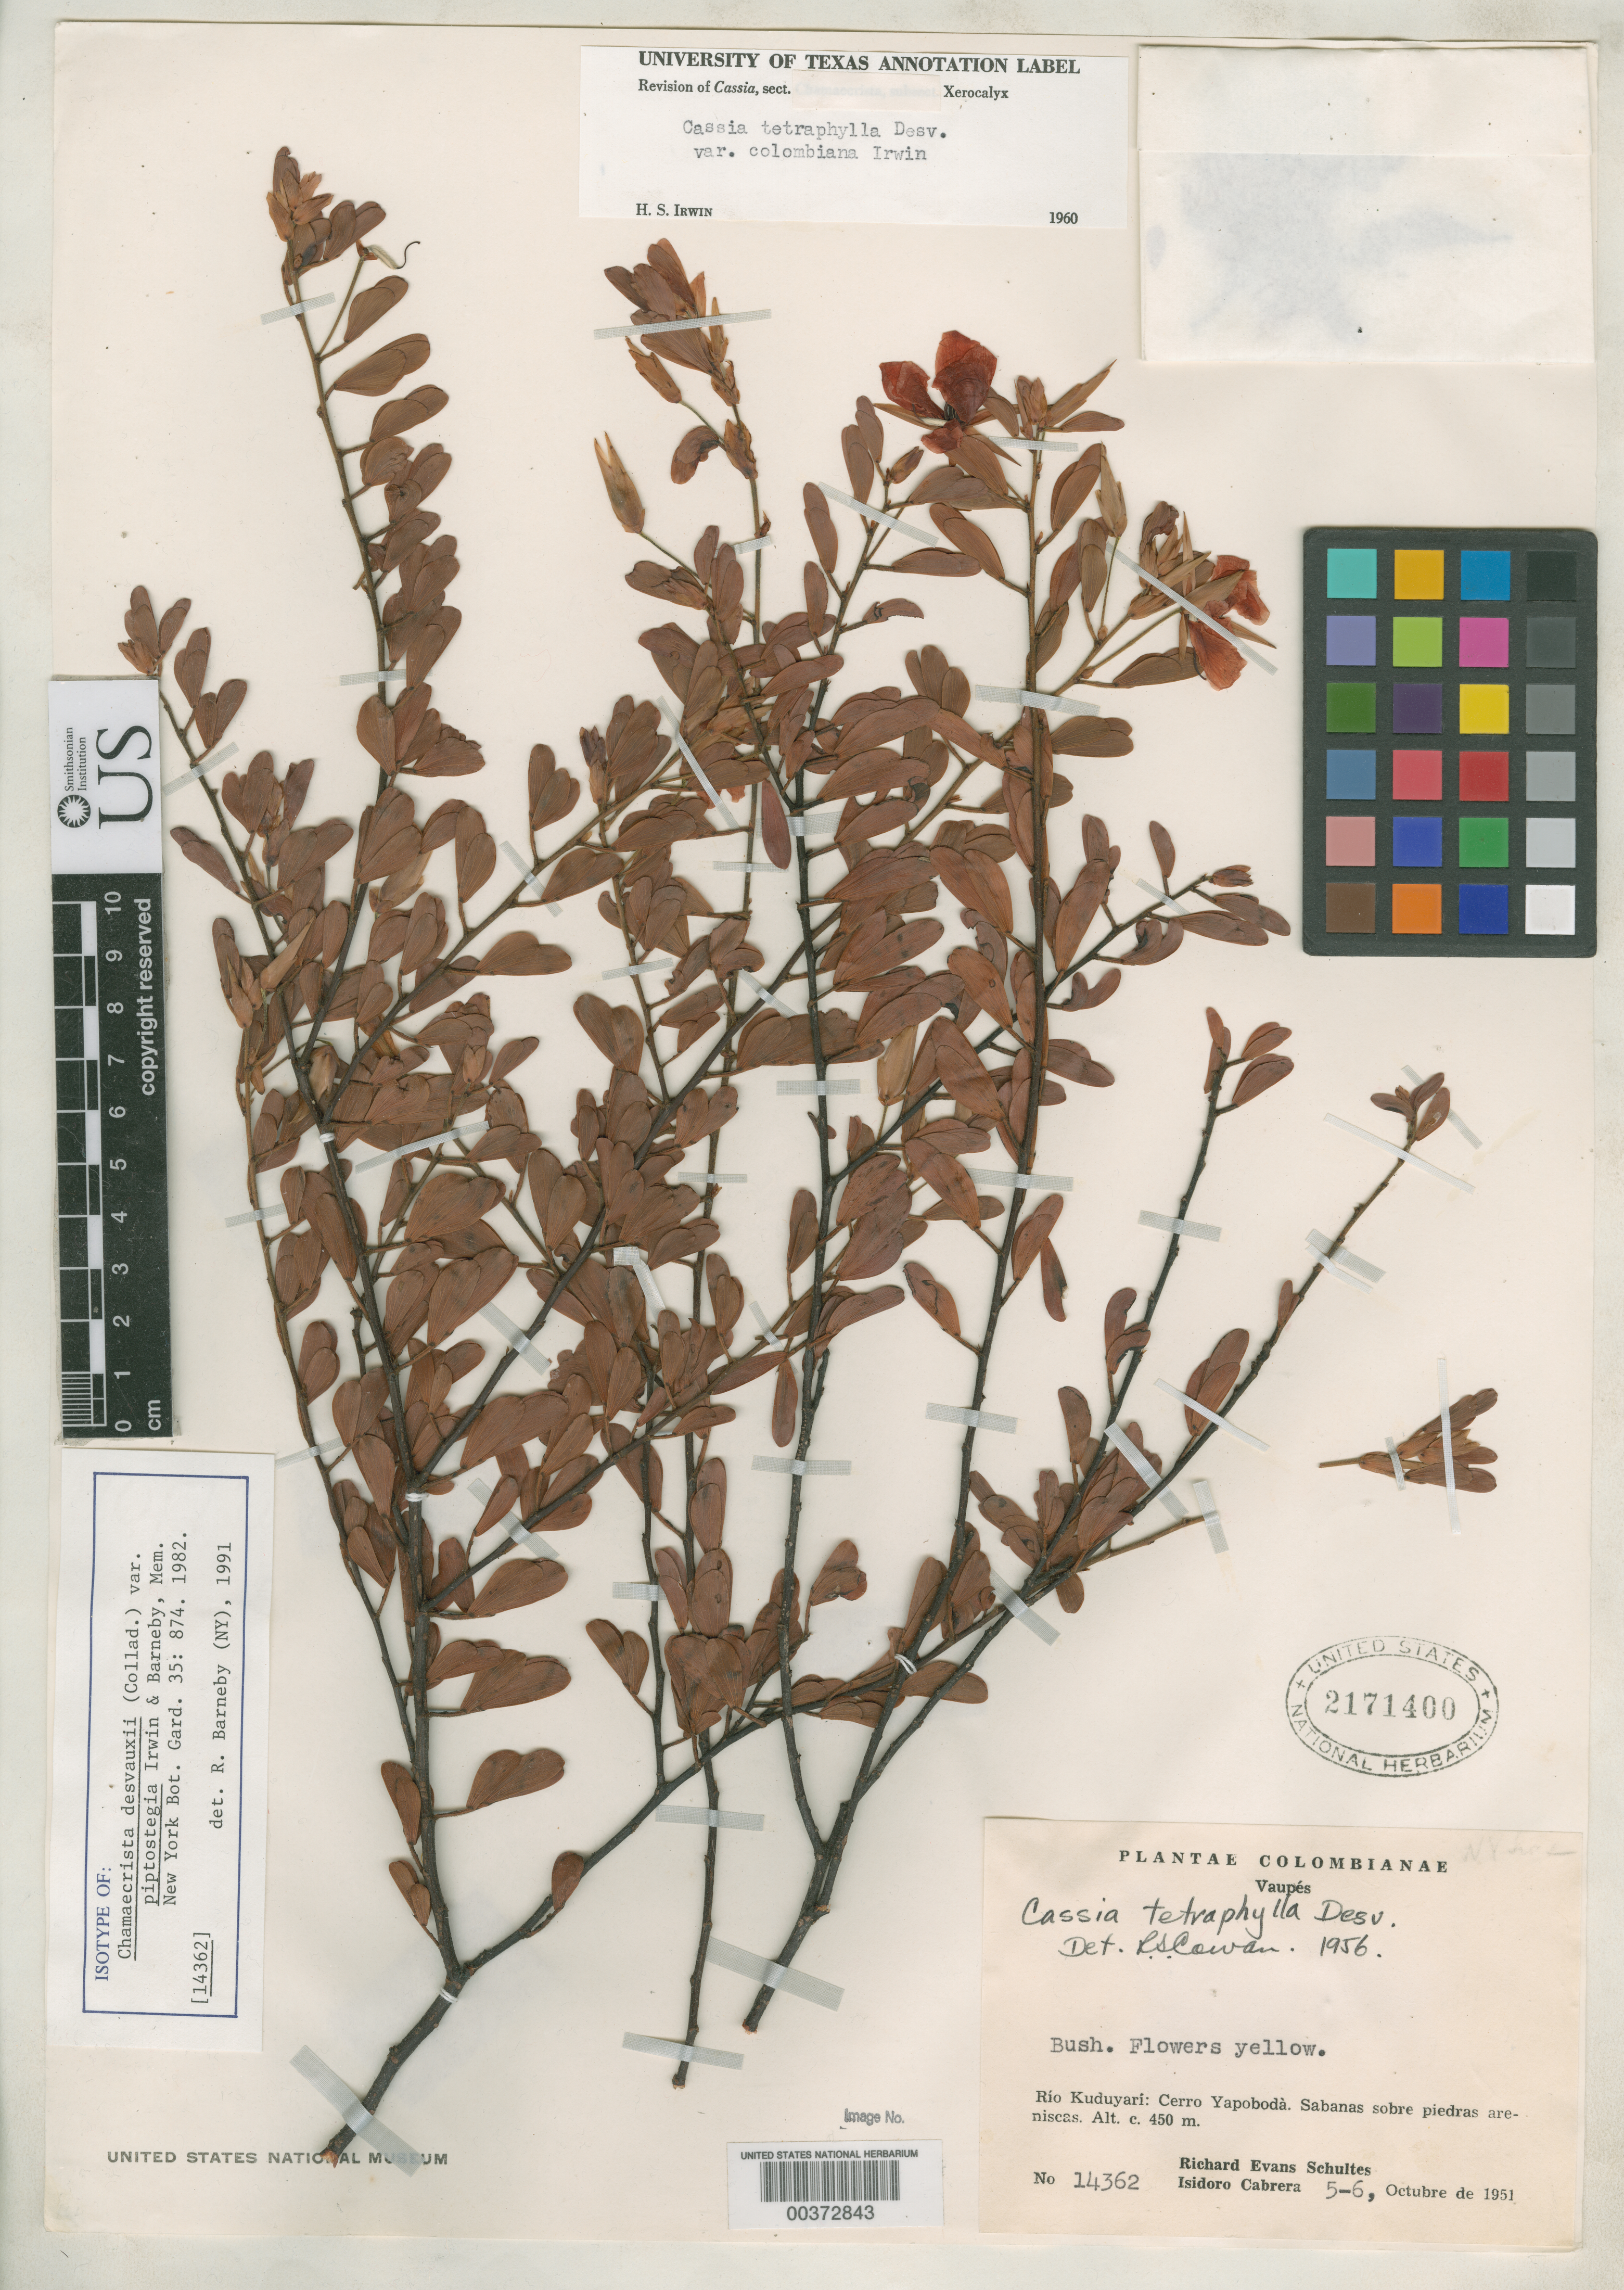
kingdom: Plantae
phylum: Tracheophyta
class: Magnoliopsida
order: Fabales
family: Fabaceae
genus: Chamaecrista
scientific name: Chamaecrista desvauxii var. piptostegia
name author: H.S. Irwin & Barneby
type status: Isotype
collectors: R. E. Schultes & I. Cabrera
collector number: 14362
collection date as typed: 05 Oct 1952 to 06 Oct 1952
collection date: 1952-10-05/1952-10-06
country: Colombia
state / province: Vaupés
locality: Rio Kuduyari, Cerro Yapoboda.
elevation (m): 450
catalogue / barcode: US 2171400